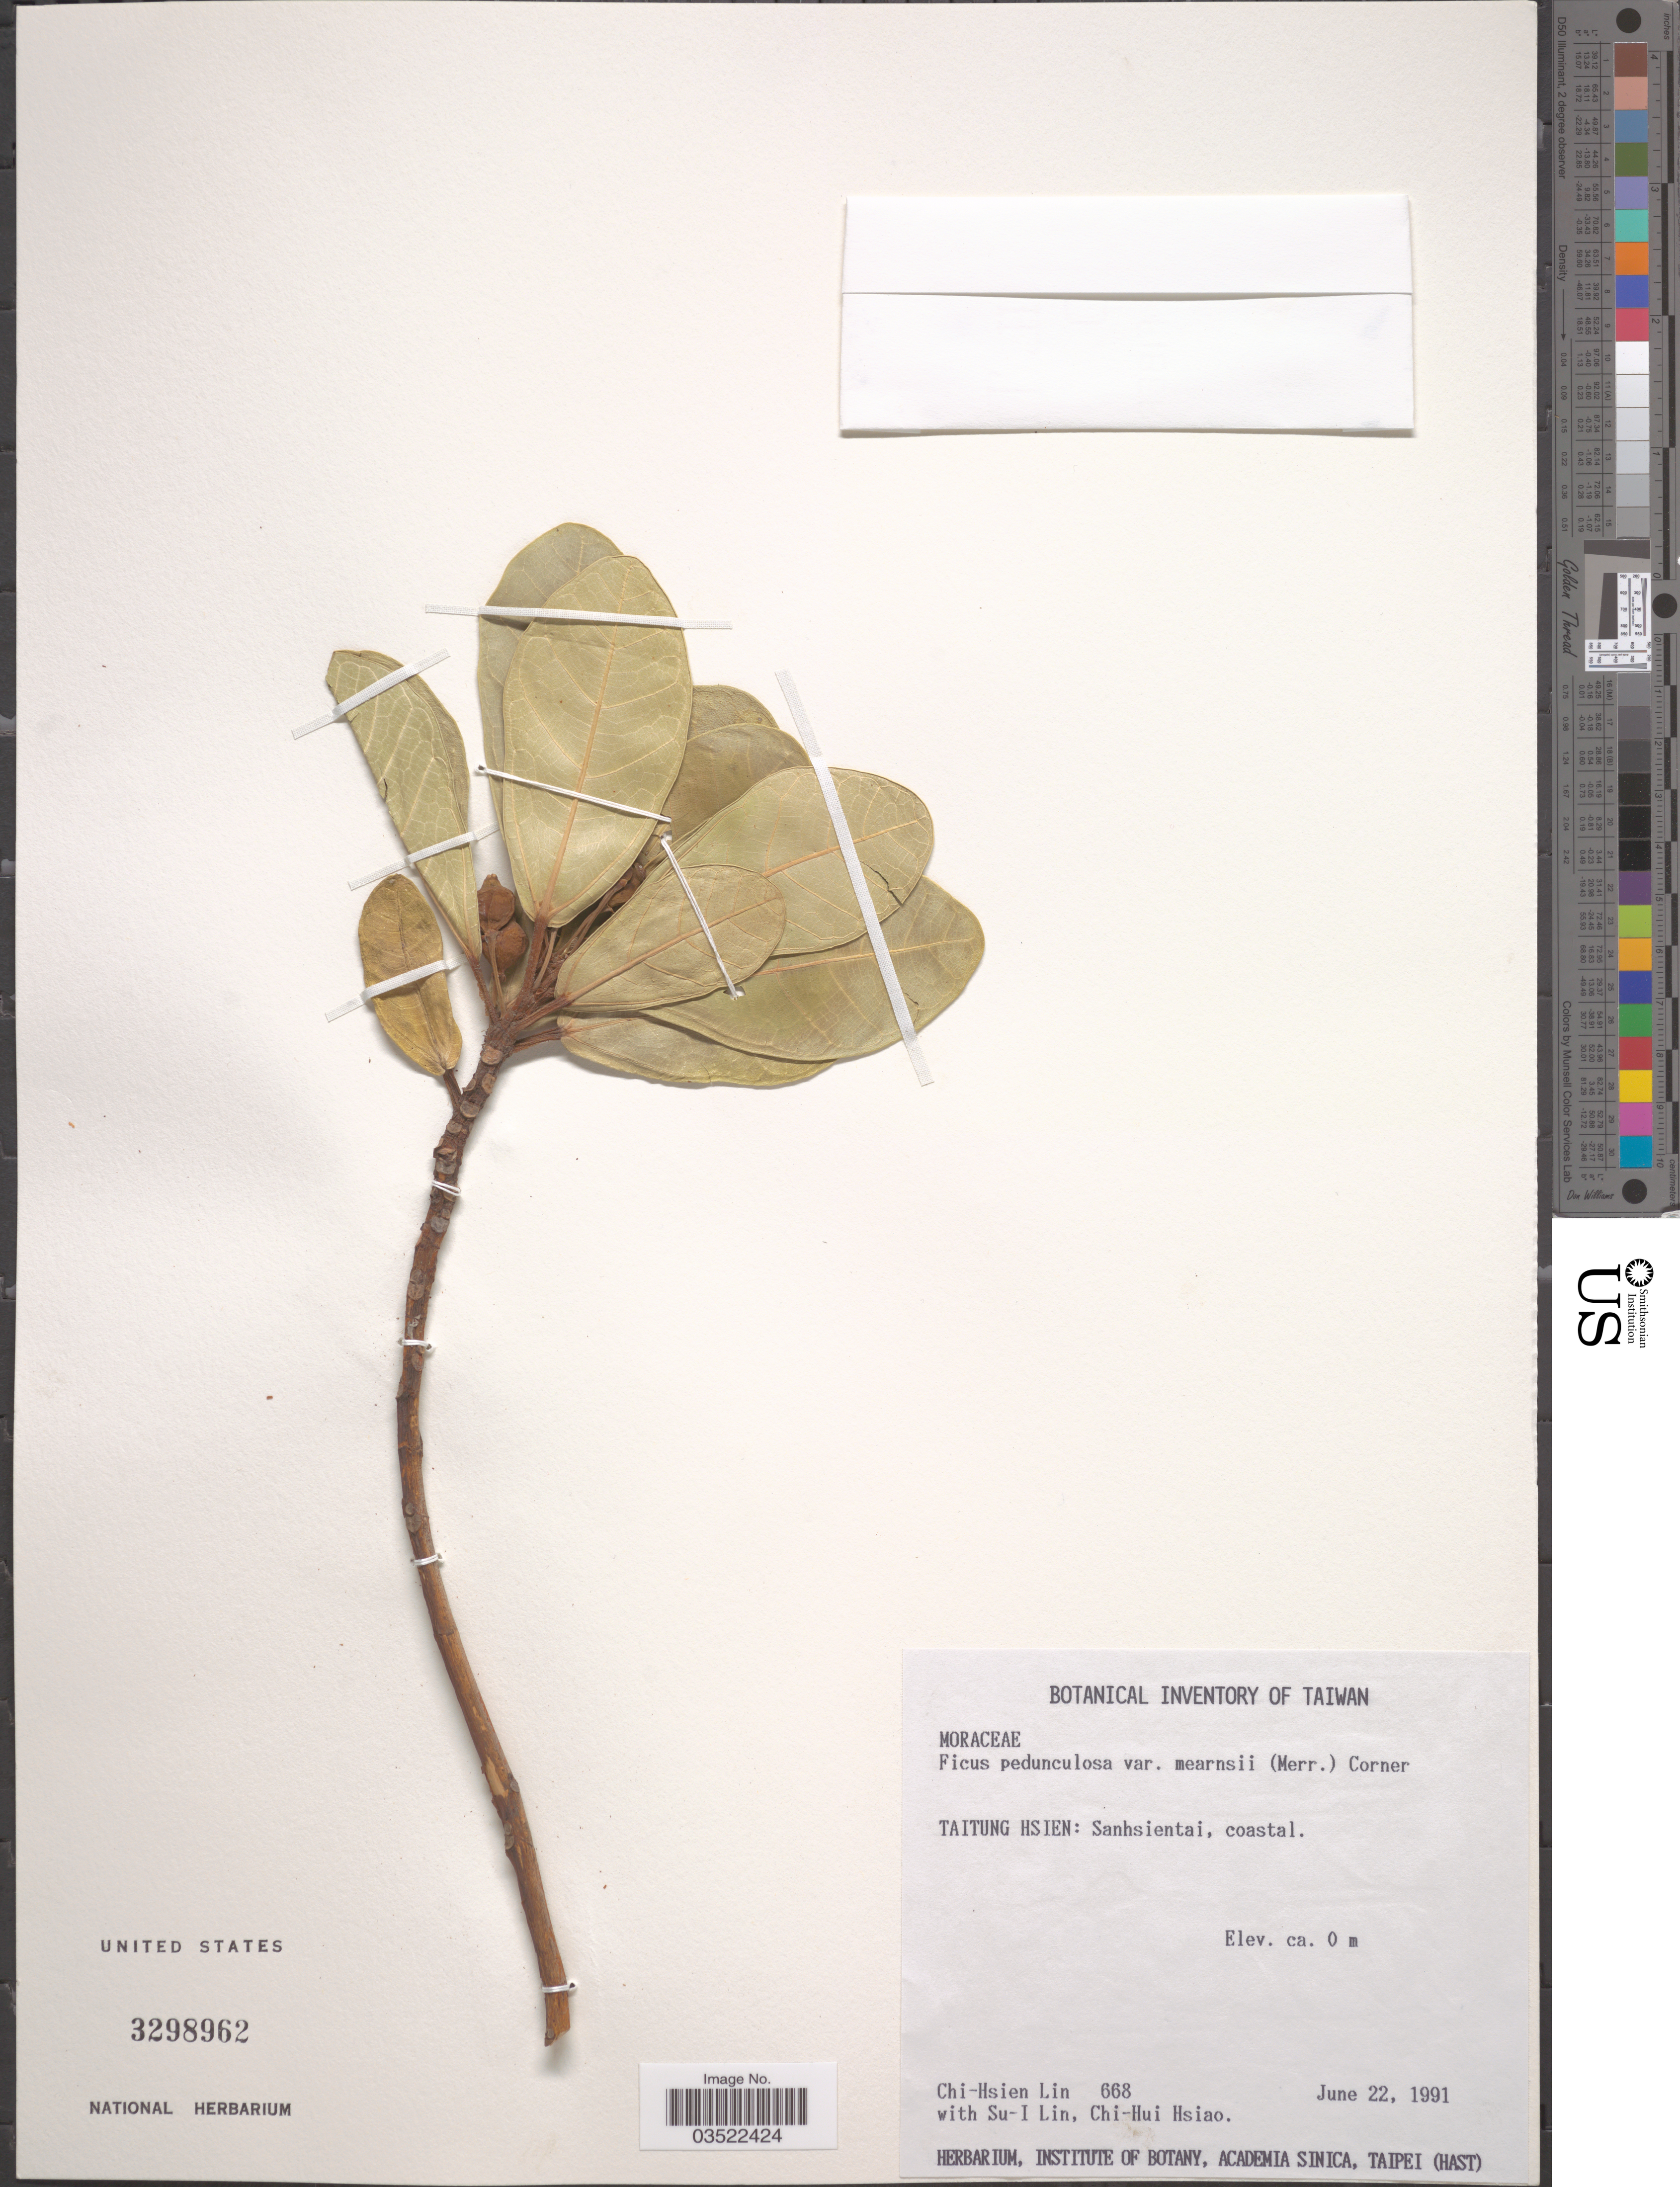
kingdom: Plantae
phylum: Tracheophyta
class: Magnoliopsida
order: Rosales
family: Moraceae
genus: Ficus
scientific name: Ficus pedunculosa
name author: Miq.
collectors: C. Lin, S. Lin & C. Hsiao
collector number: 668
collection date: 1991-06-22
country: Taiwan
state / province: Taitung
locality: Taitung Hsien: Sanhsientai, coastal.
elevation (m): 0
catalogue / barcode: US 3298962